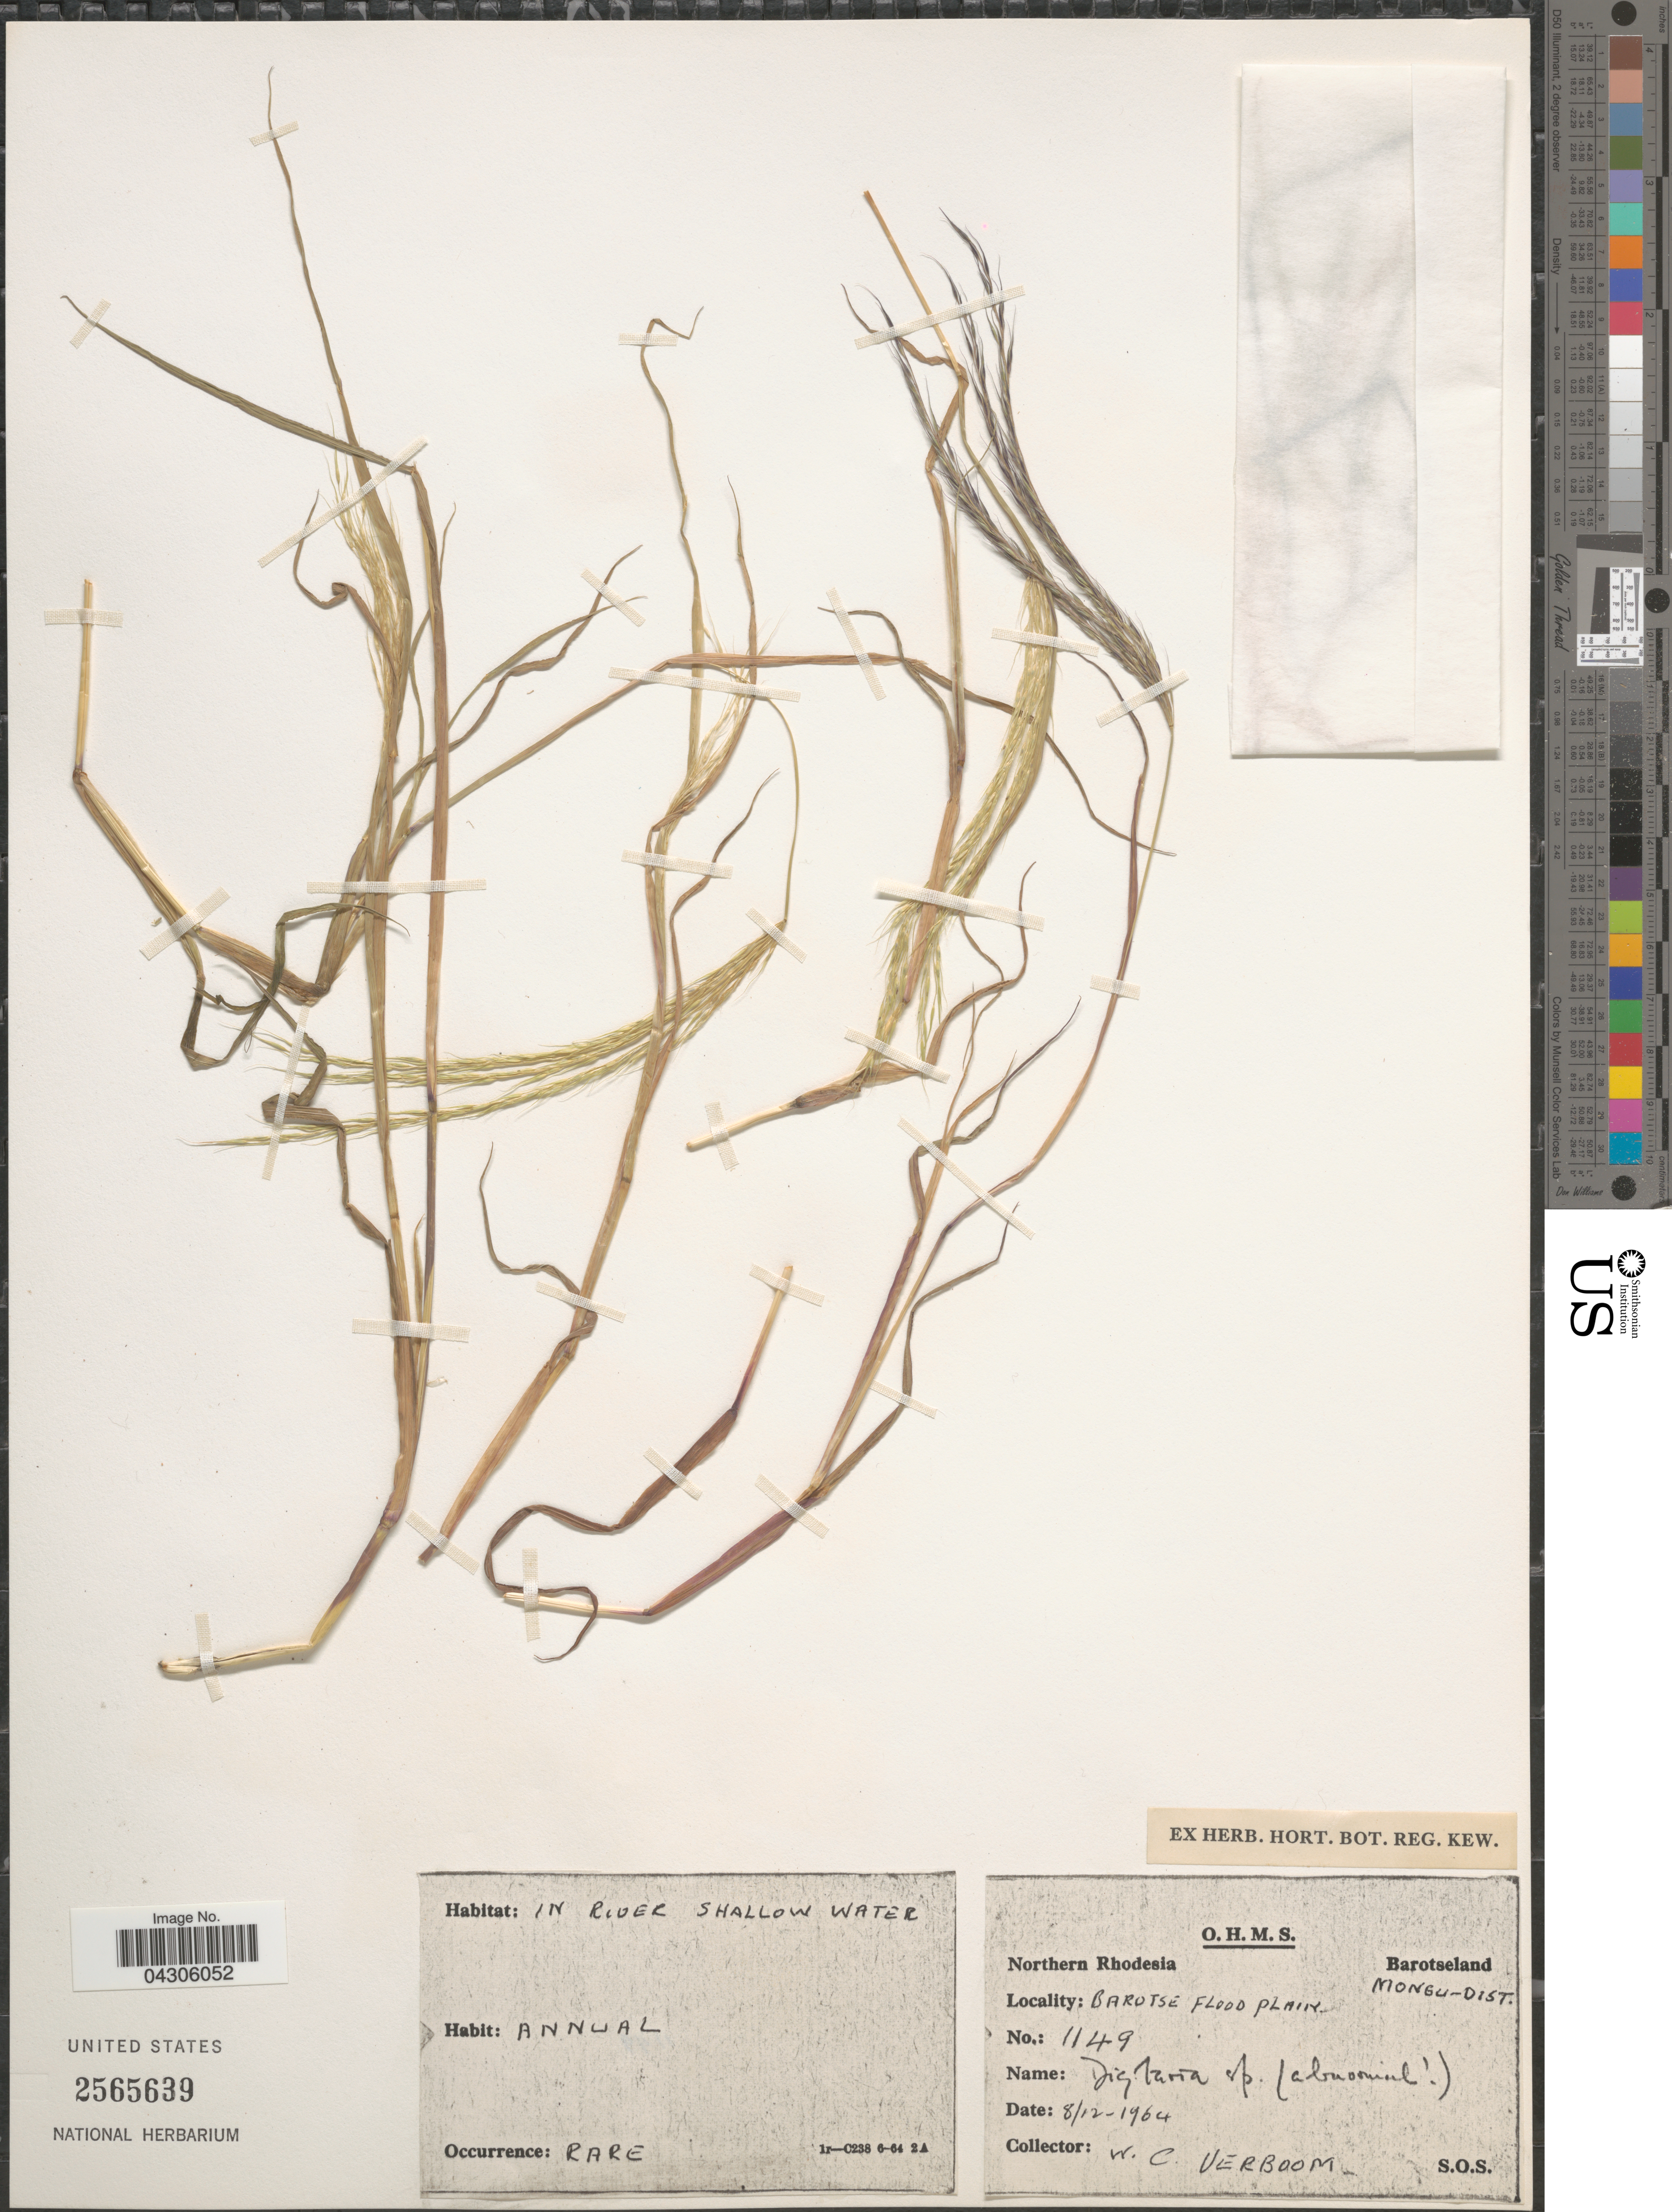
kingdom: Plantae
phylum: Tracheophyta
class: Liliopsida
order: Poales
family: Poaceae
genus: Digitaria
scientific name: Digitaria sp.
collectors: W. Verboom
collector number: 1149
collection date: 1964-12-08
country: Zambia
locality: Northern Rhodesia. Barotseland. Mongu-Dist. Barotse flood plain.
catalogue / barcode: US 2565639